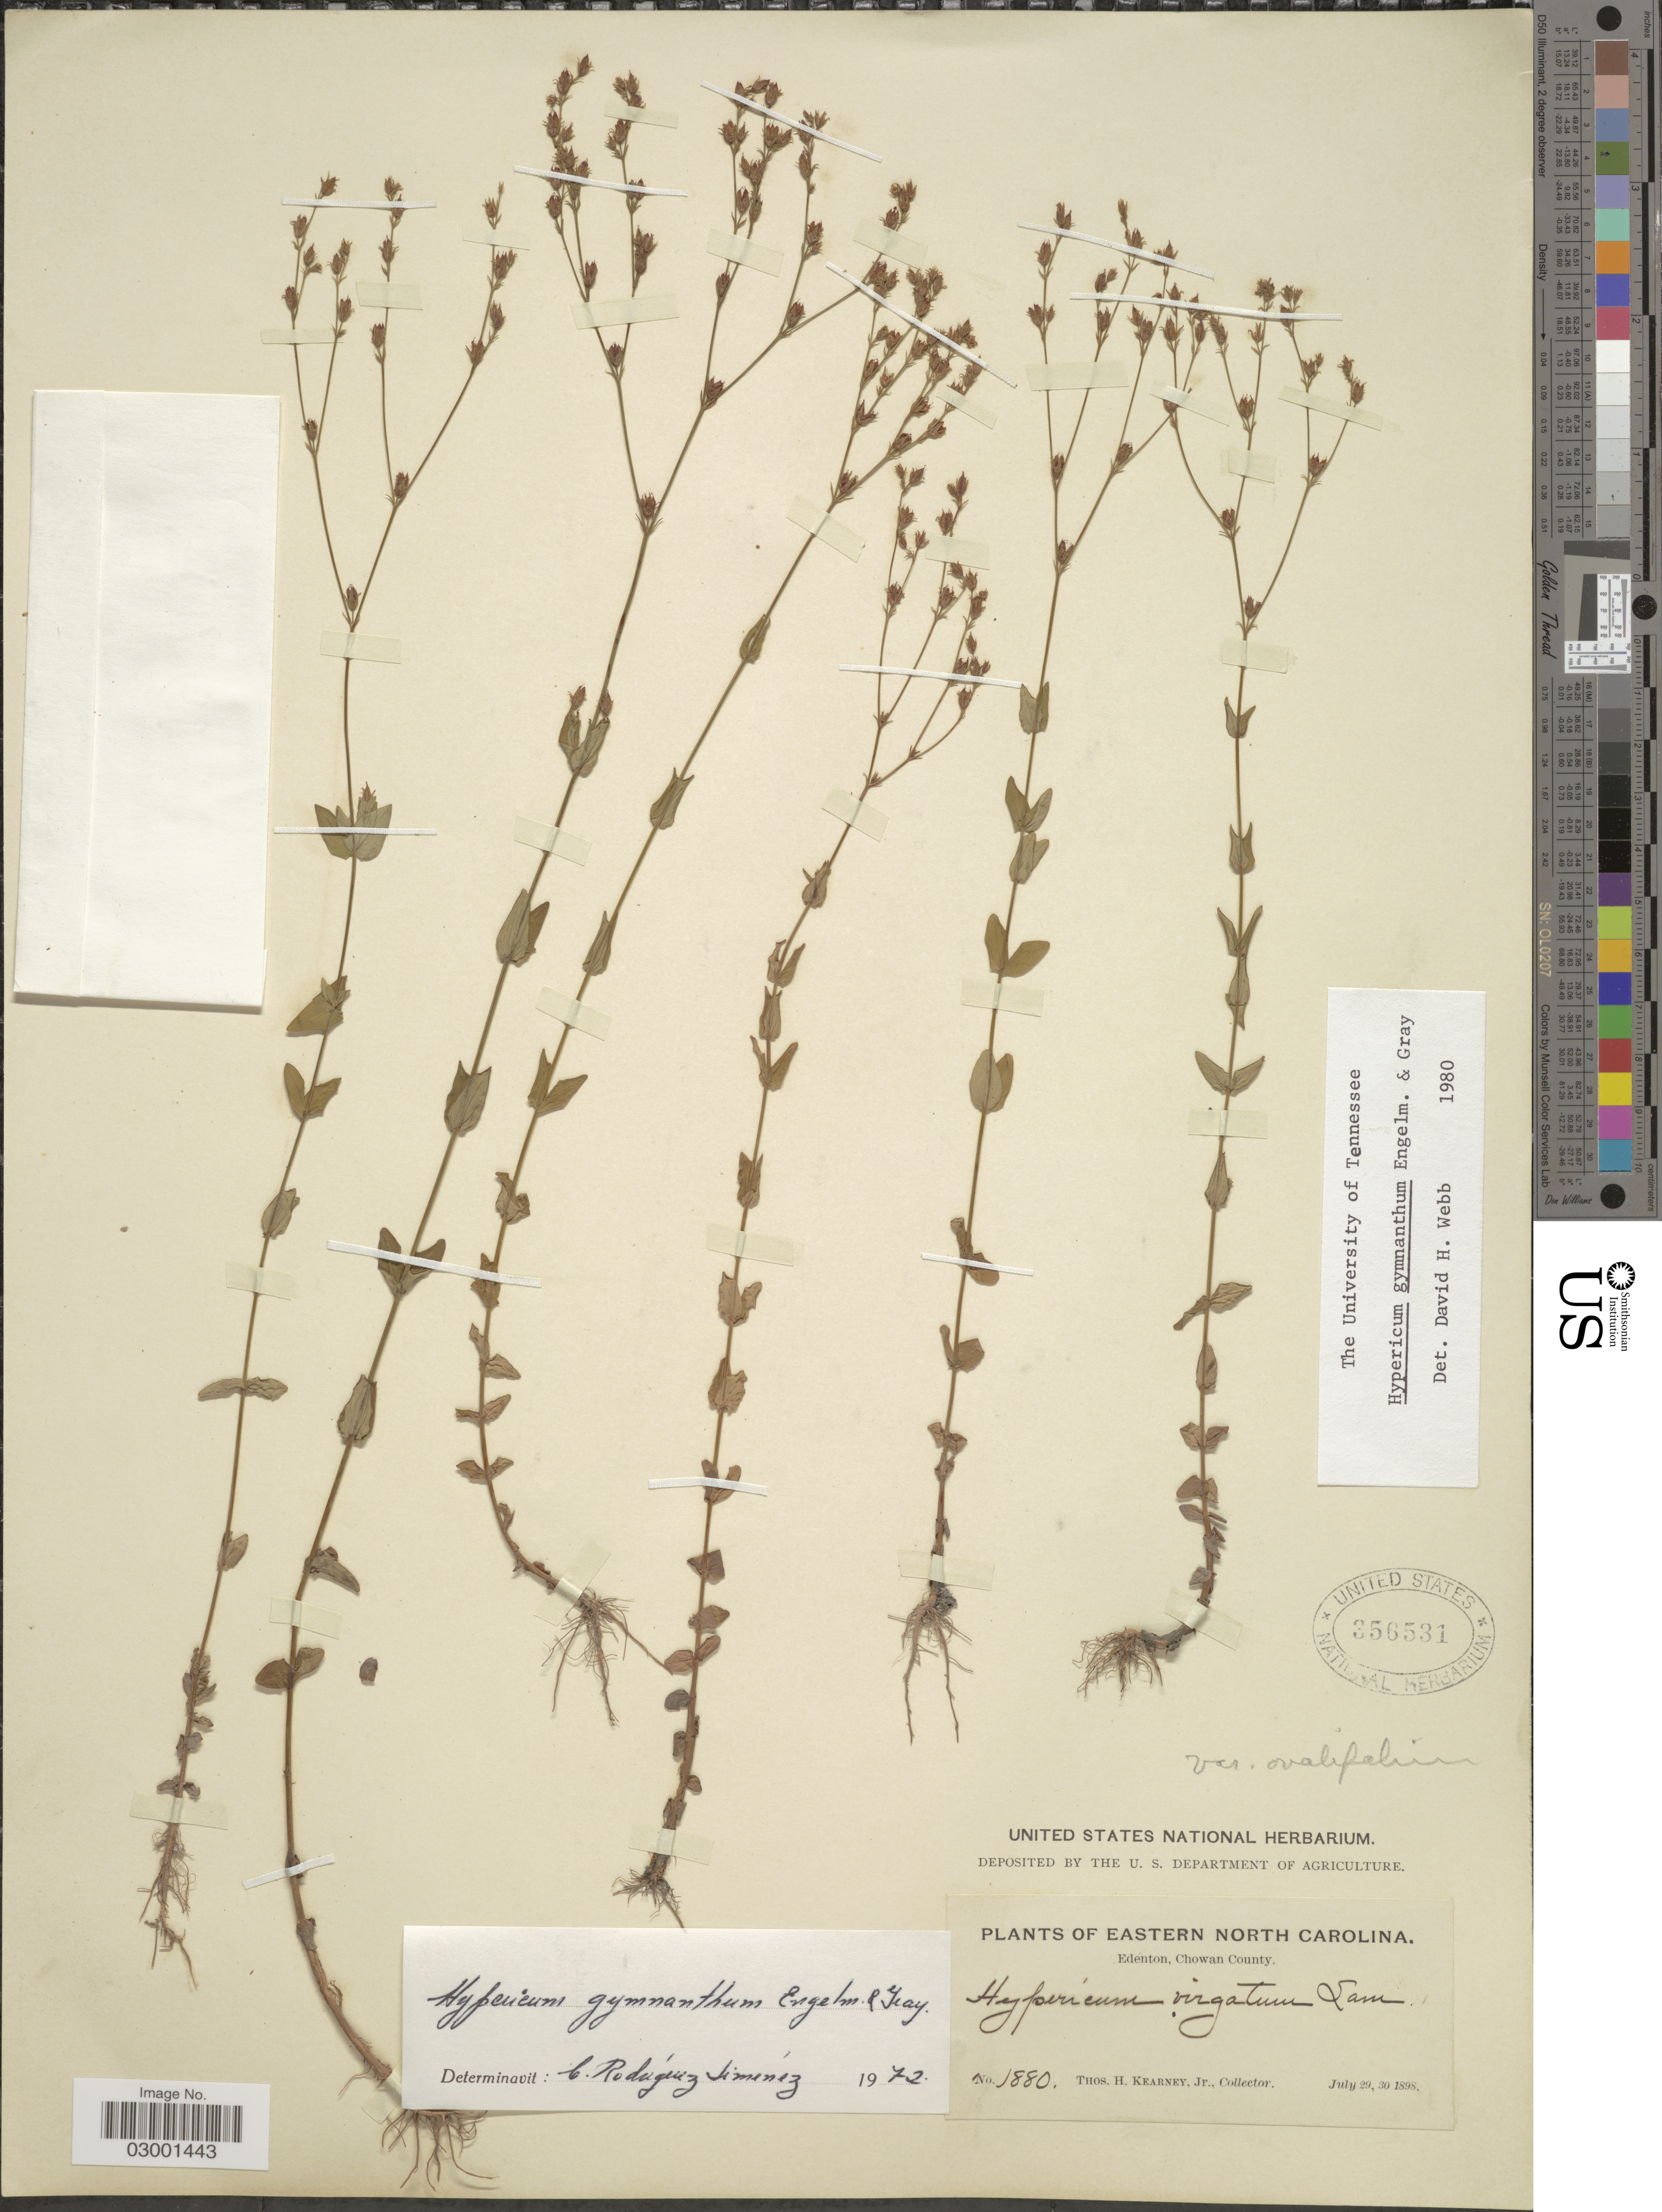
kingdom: Plantae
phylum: Tracheophyta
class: Magnoliopsida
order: Malpighiales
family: Hypericaceae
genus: Hypericum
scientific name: Hypericum gymnanthum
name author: Engelm. & A. Gray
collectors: T. H. Kearney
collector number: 1880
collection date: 1898-07-29/1898-07-30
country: United States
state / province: North Carolina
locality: Eastern North Carolina, Edenton, Chowan County.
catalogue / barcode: US 356531